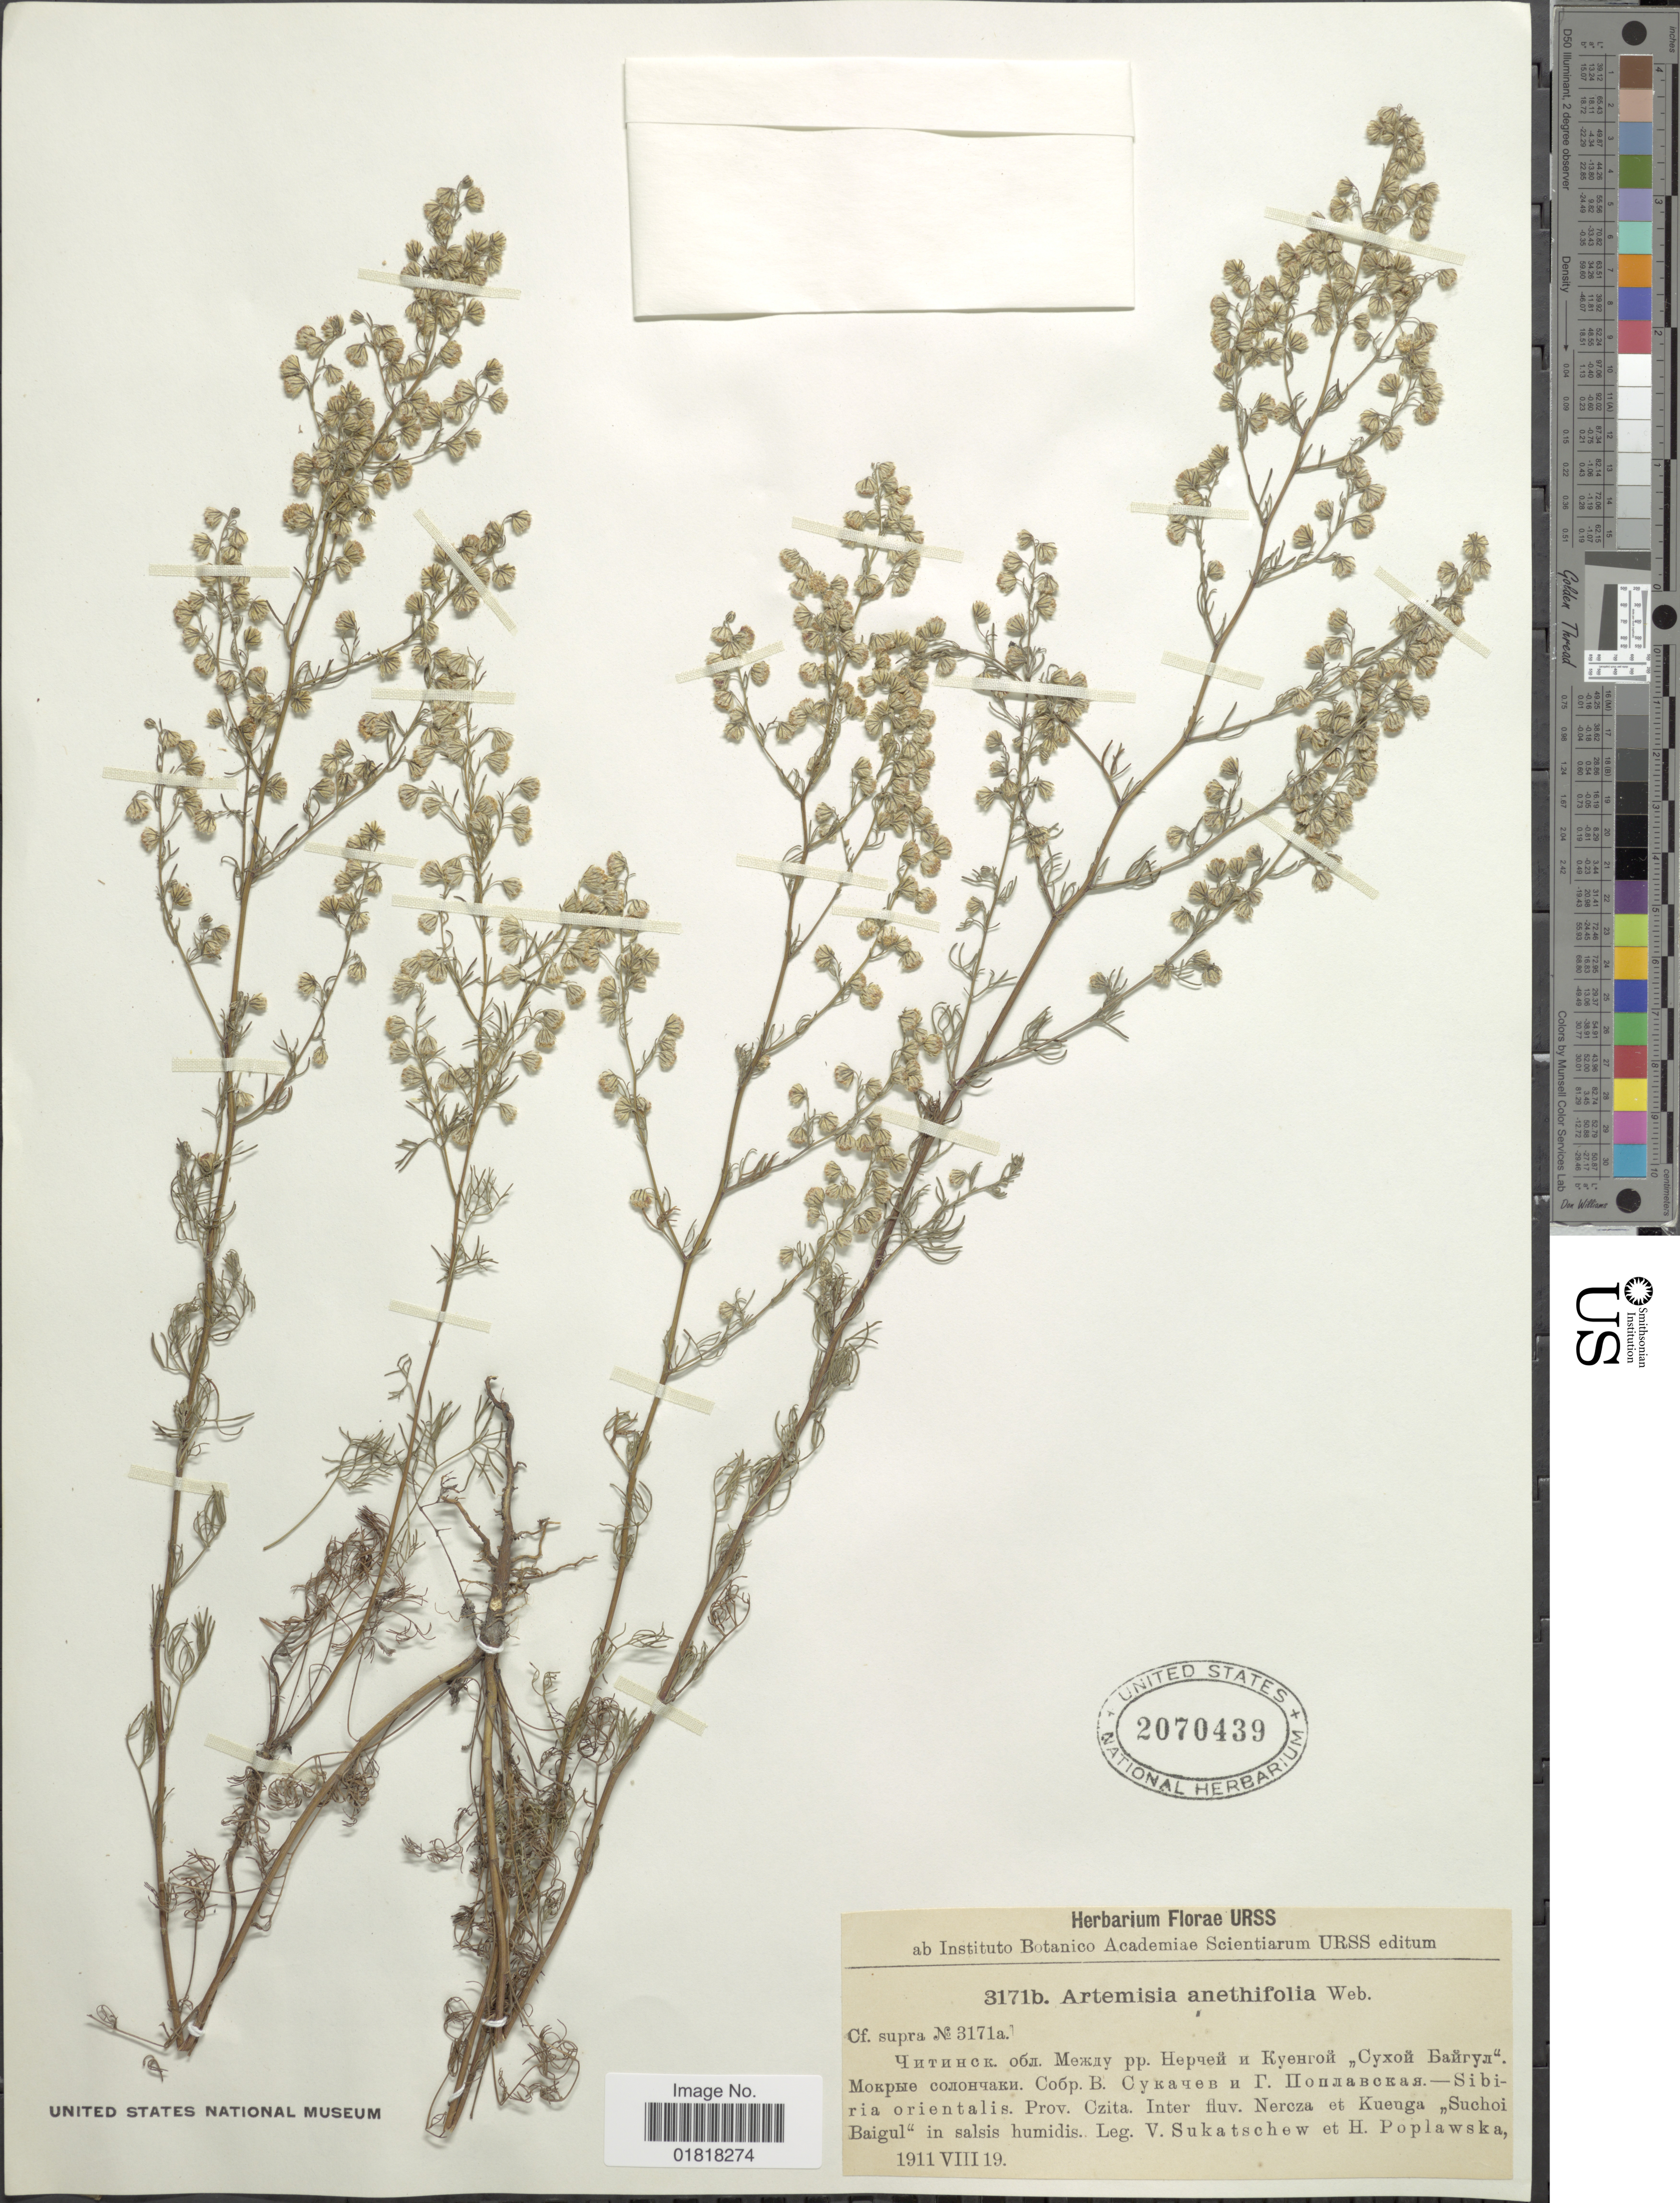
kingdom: Plantae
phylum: Tracheophyta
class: Magnoliopsida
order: Asterales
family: Asteraceae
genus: Artemisia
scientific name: Artemisia anethifolia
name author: G.H. Weber ex Stechm.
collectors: V. Sukatschew & H. Poplawska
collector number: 3171a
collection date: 1911-08-19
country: Russian Federation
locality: Sibira orientalis, Prov. Czita, inter fluv. Nercza et Kuenga, Suchoi Baigul, in salsi humidis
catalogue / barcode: US 2070439